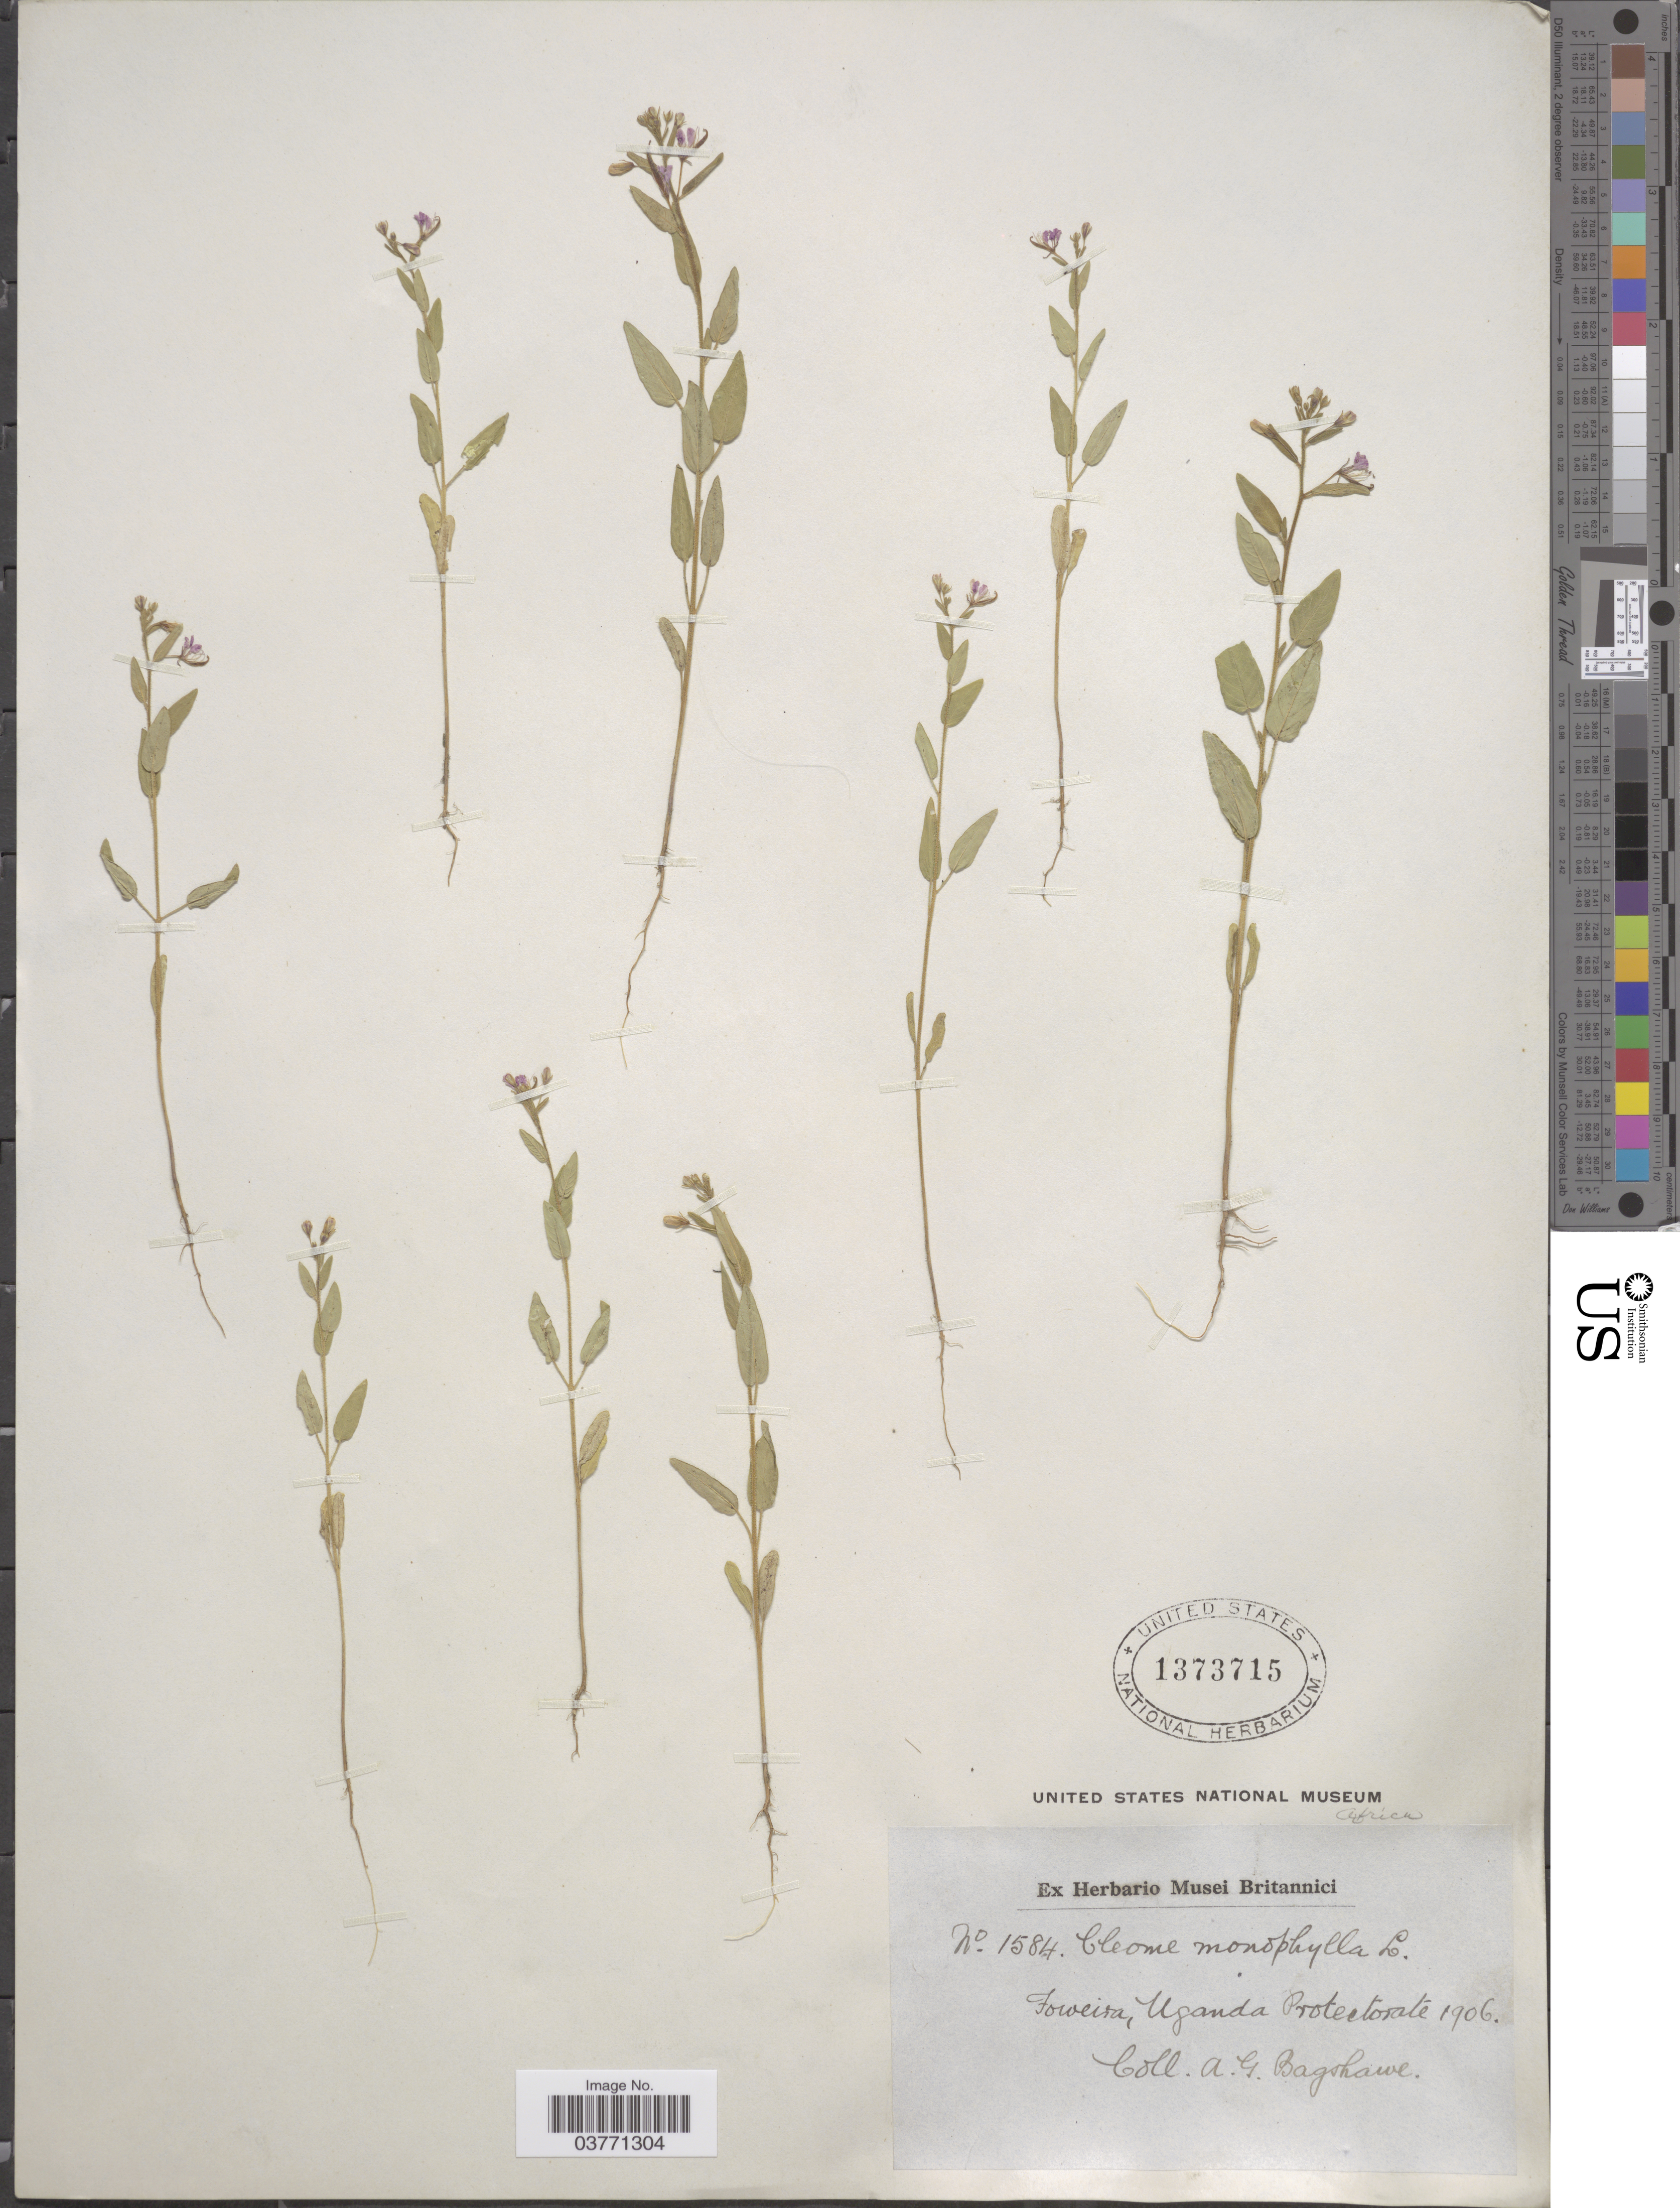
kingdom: Plantae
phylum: Tracheophyta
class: Magnoliopsida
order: Brassicales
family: Cleomaceae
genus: Sieruela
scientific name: Sieruela monophylla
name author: (L.) Roalson & J.C. Hall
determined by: Strong, M. T., (US), Smithsonian Institution - National Museum of Natural History (UNITED STATES)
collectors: A. Bagshawe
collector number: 1584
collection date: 1906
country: Uganda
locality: Foweira, Uganda Protectorate.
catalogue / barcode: US 1373715